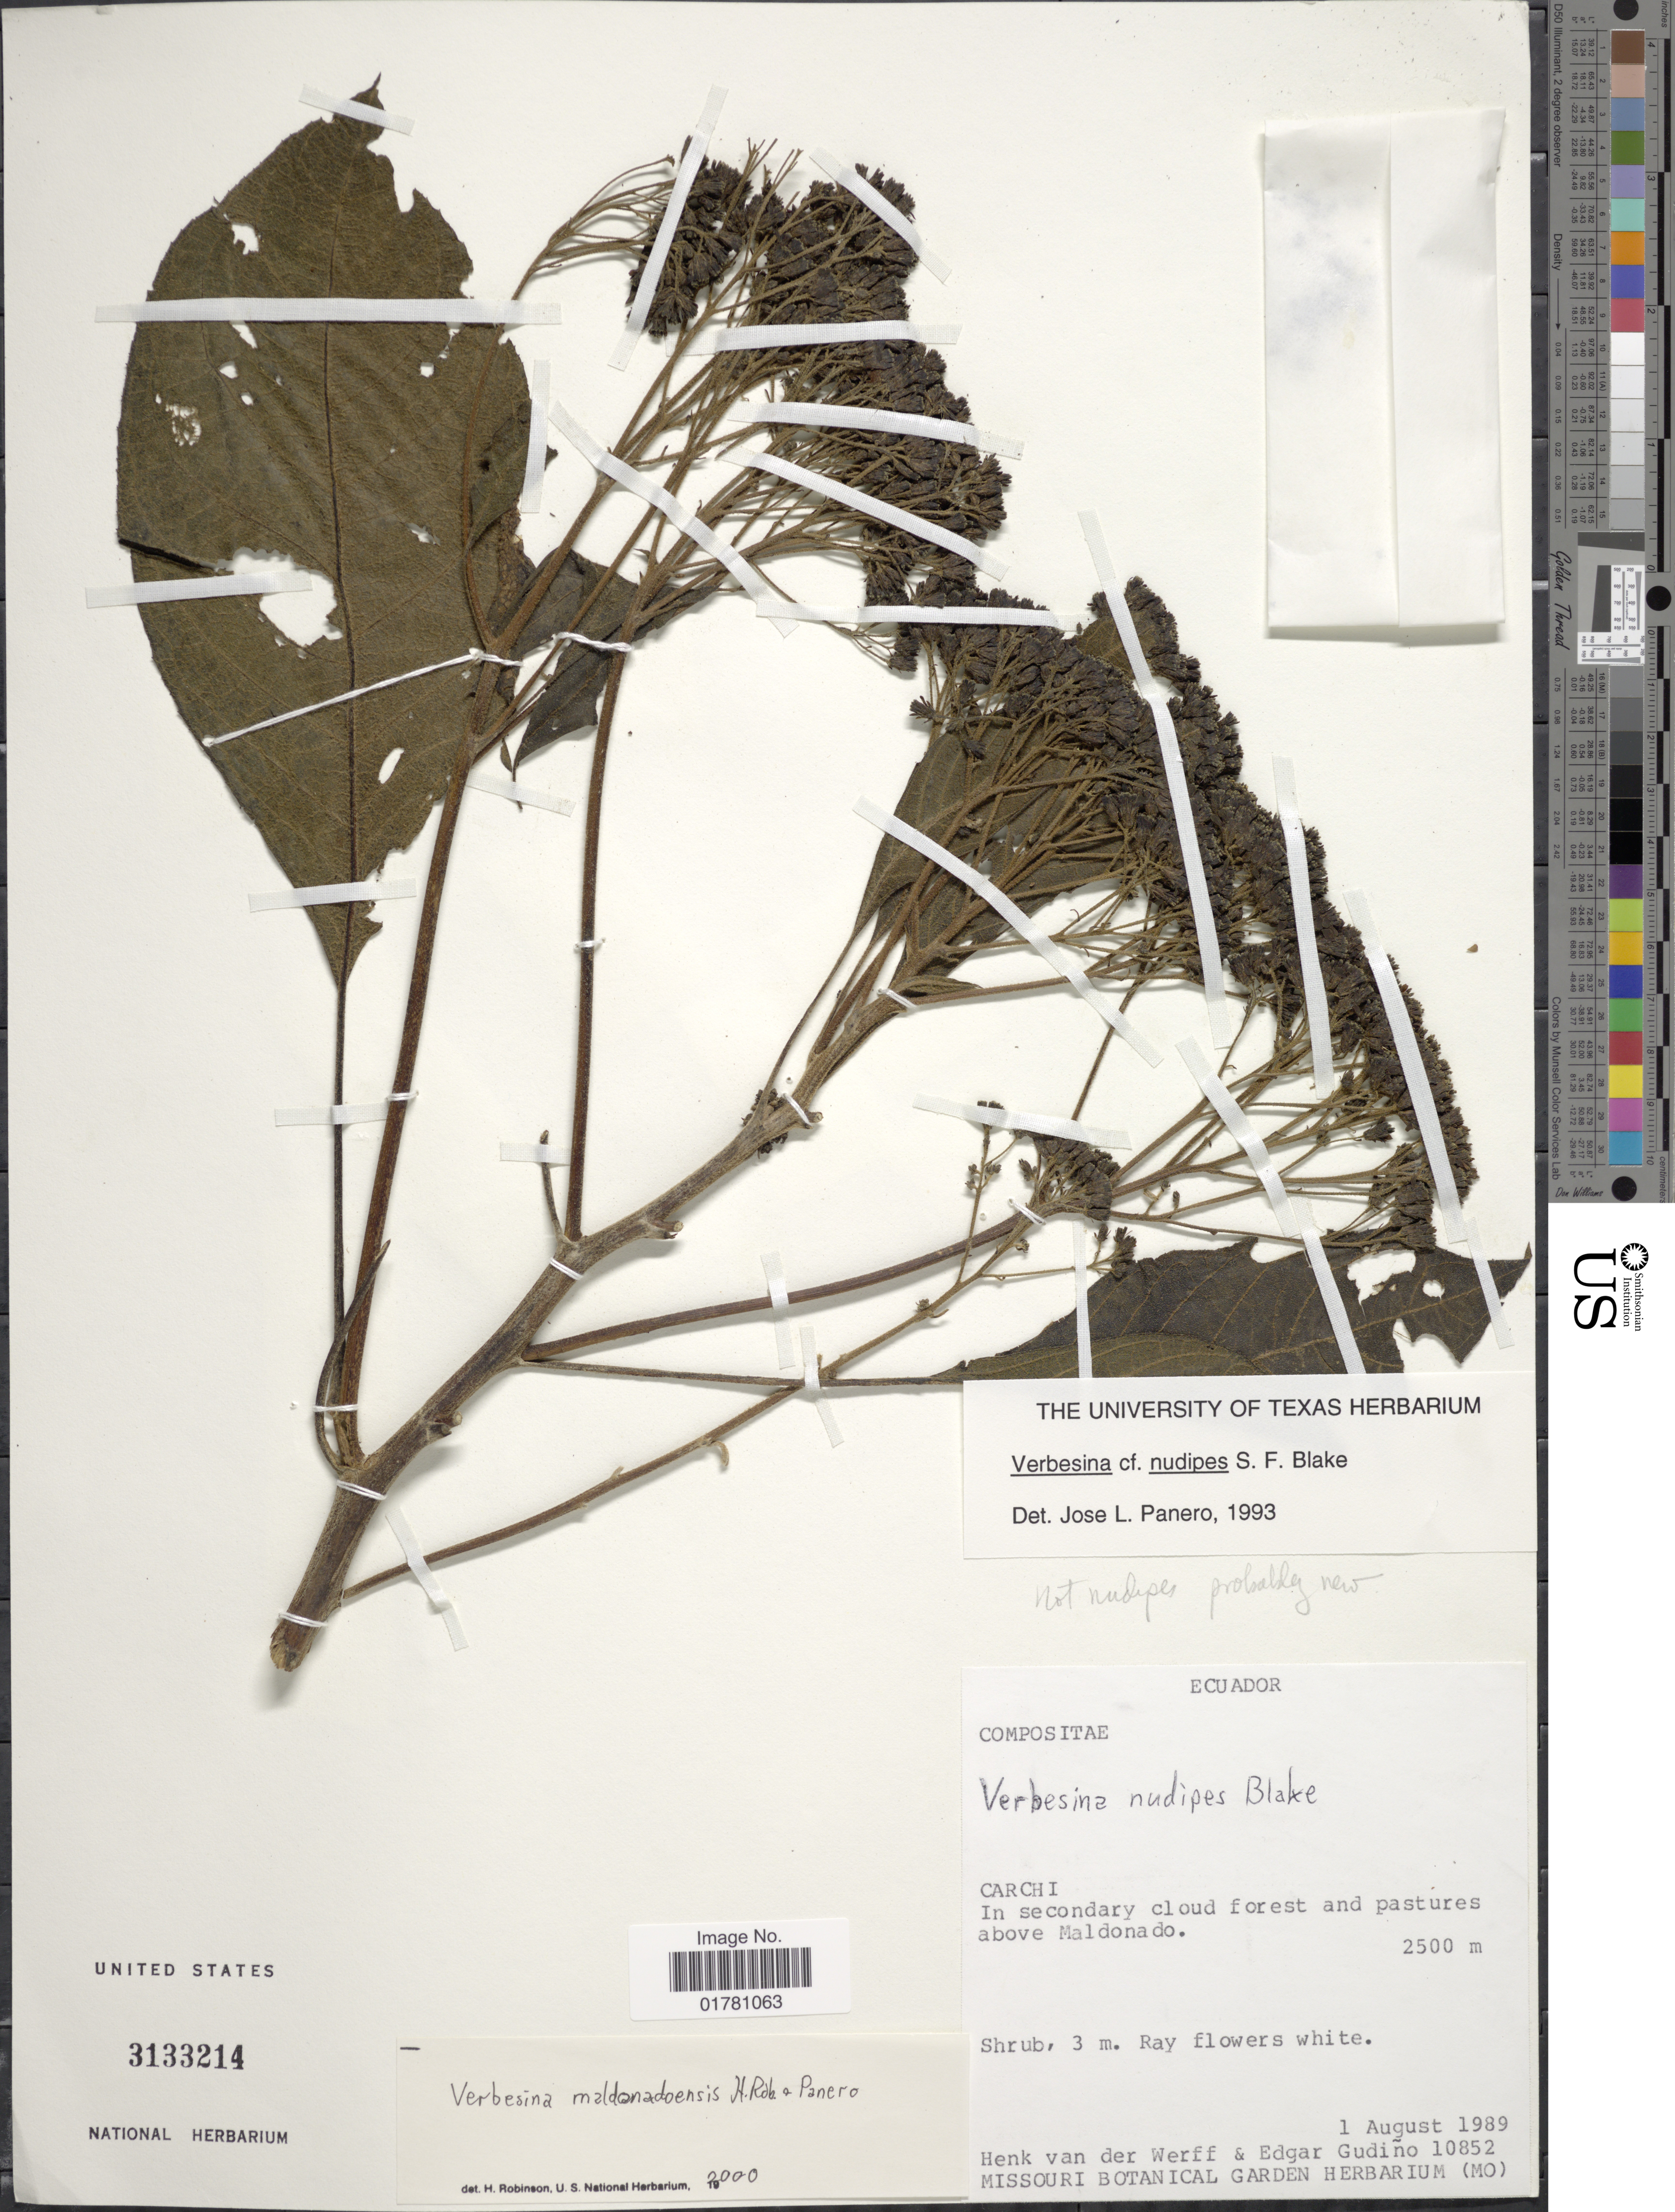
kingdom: Plantae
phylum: Tracheophyta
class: Magnoliopsida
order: Asterales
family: Asteraceae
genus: Verbesina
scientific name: Verbesina maldonadoensis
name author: H. Rob. & Panero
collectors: H. van der Werff & E. Gudiño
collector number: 10852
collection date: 1989-08-01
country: Ecuador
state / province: Carchi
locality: In seodnary cloud forest and pastures above Maldonado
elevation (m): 2500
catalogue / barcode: US 3133214